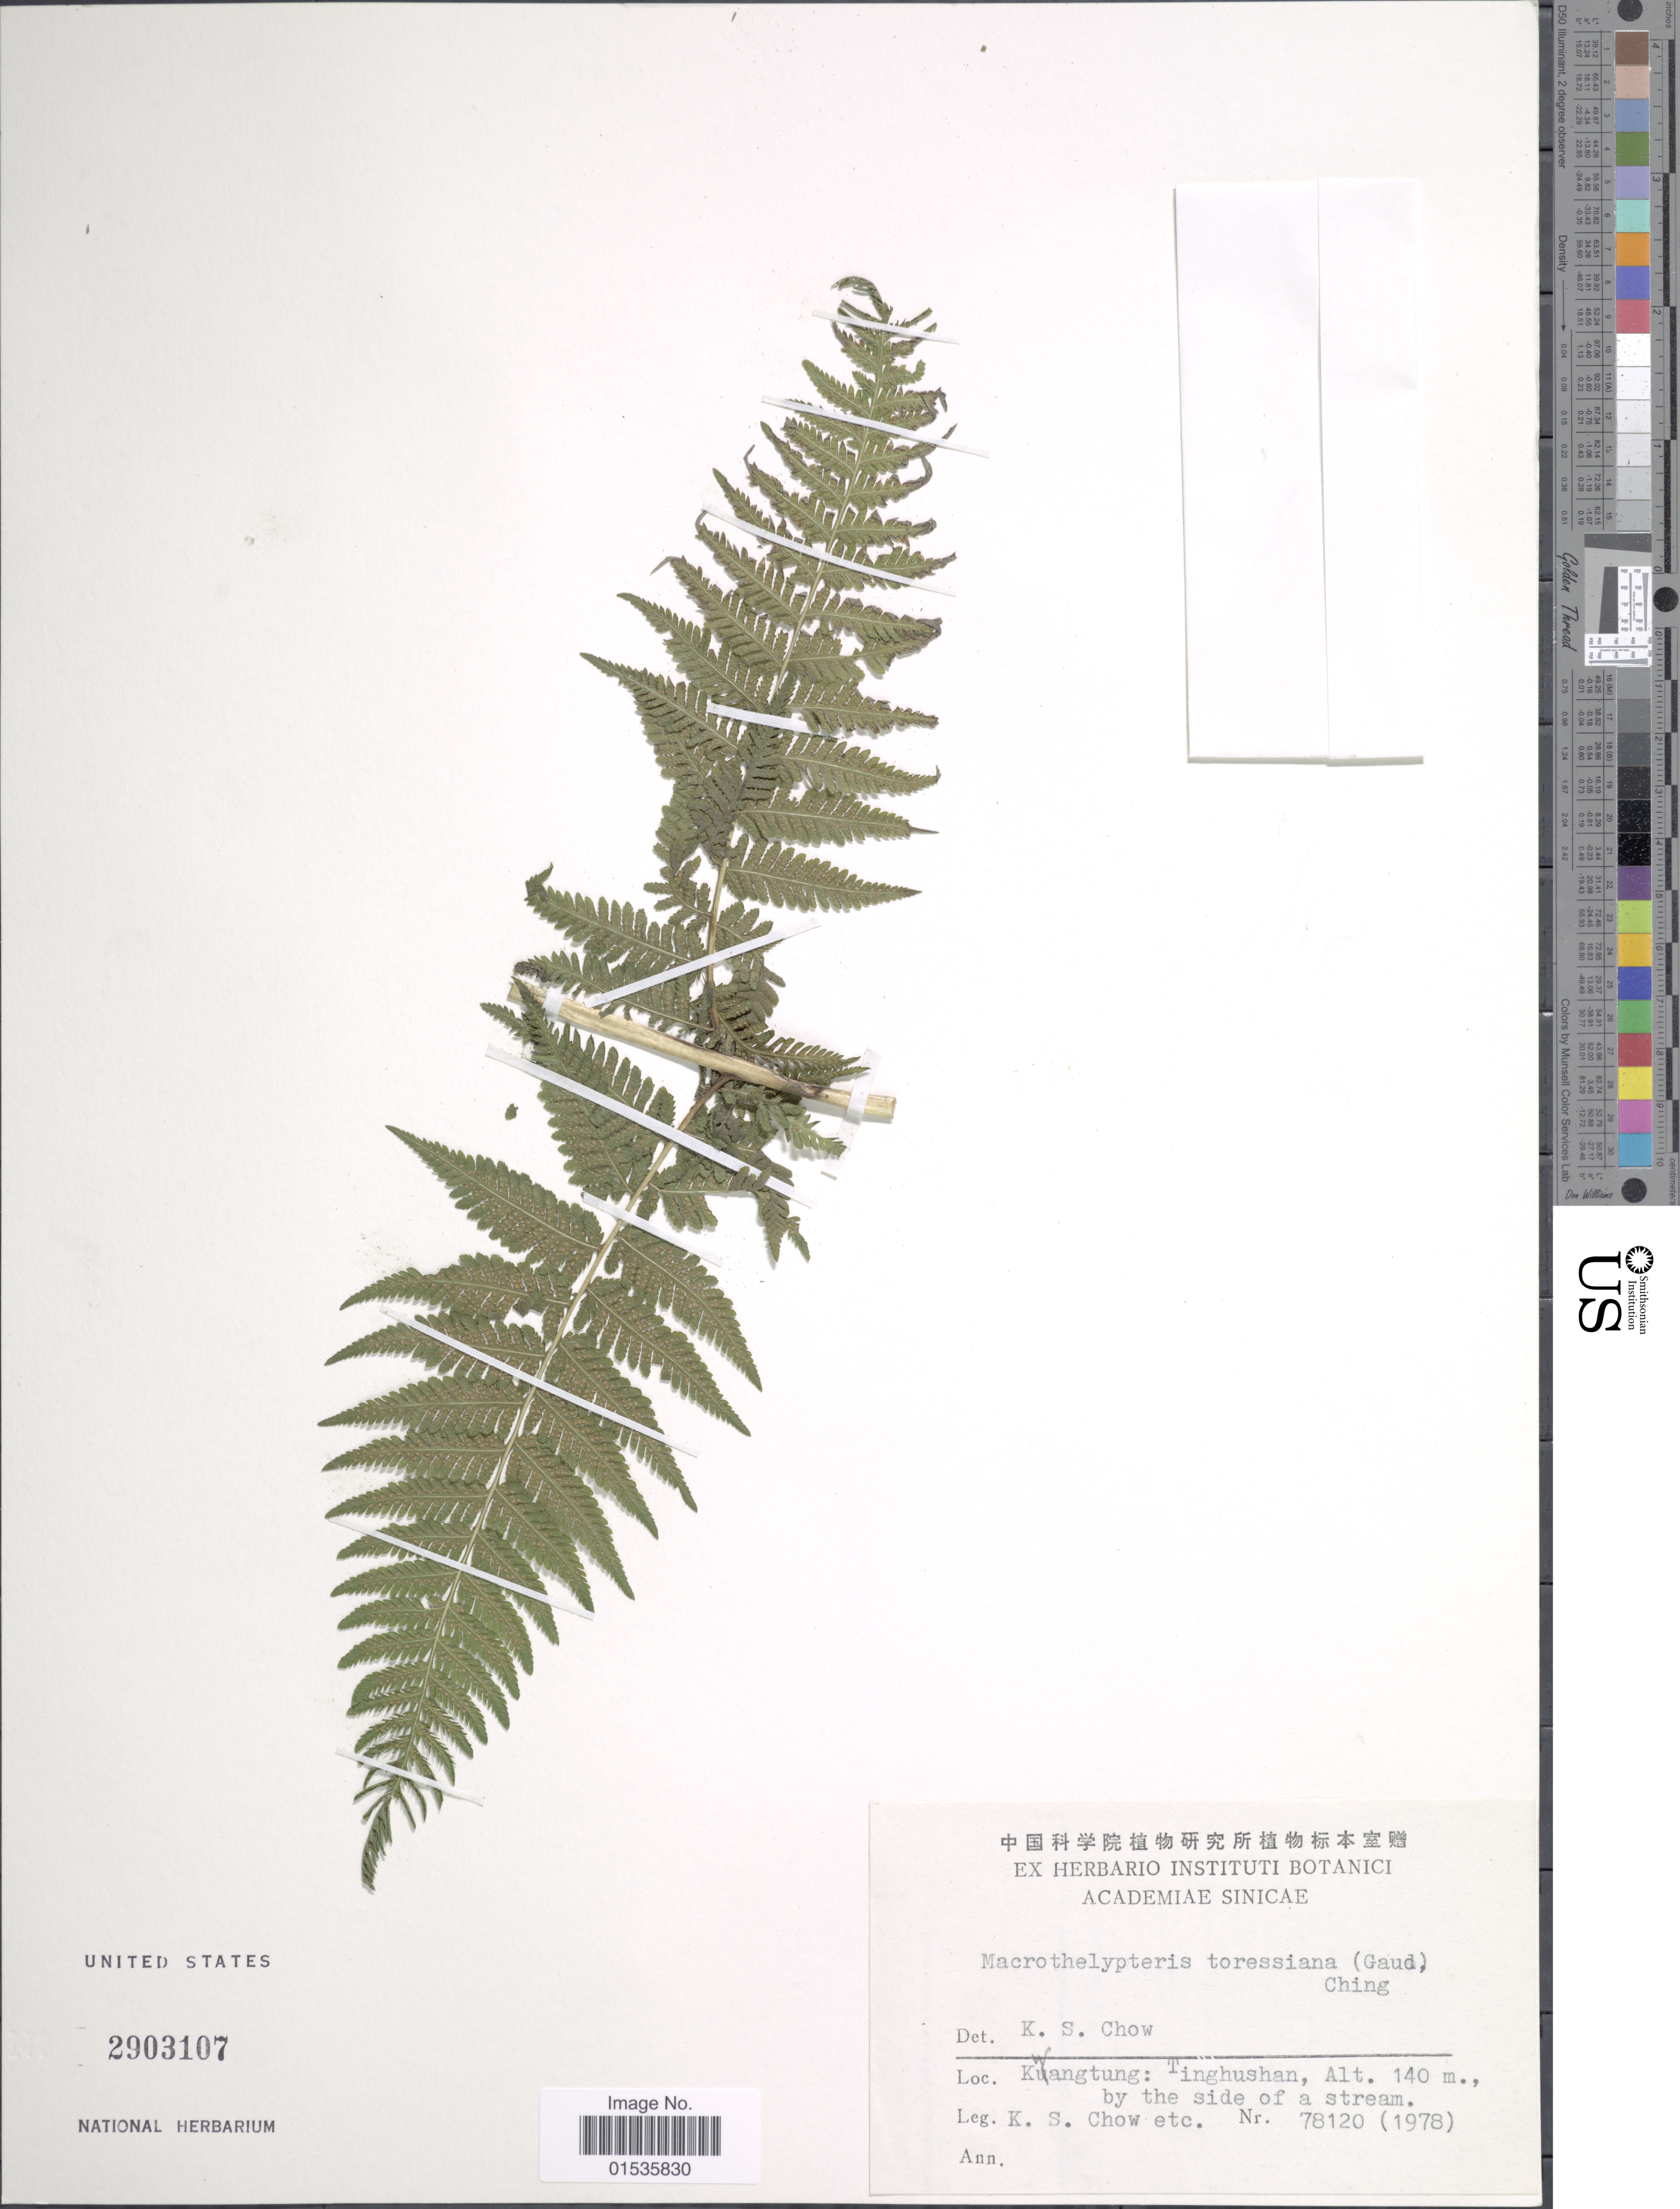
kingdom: Plantae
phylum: Tracheophyta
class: Polypodiopsida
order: Polypodiales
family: Thelypteridaceae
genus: Macrothelypteris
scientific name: Macrothelypteris torresiana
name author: (Gaudich.) Ching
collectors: K. S. Chow & et al.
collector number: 78120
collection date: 1978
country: China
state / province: Guangdong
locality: Kwangtung:Tinghushan by the side of a stream.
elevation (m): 140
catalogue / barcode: US 2903107